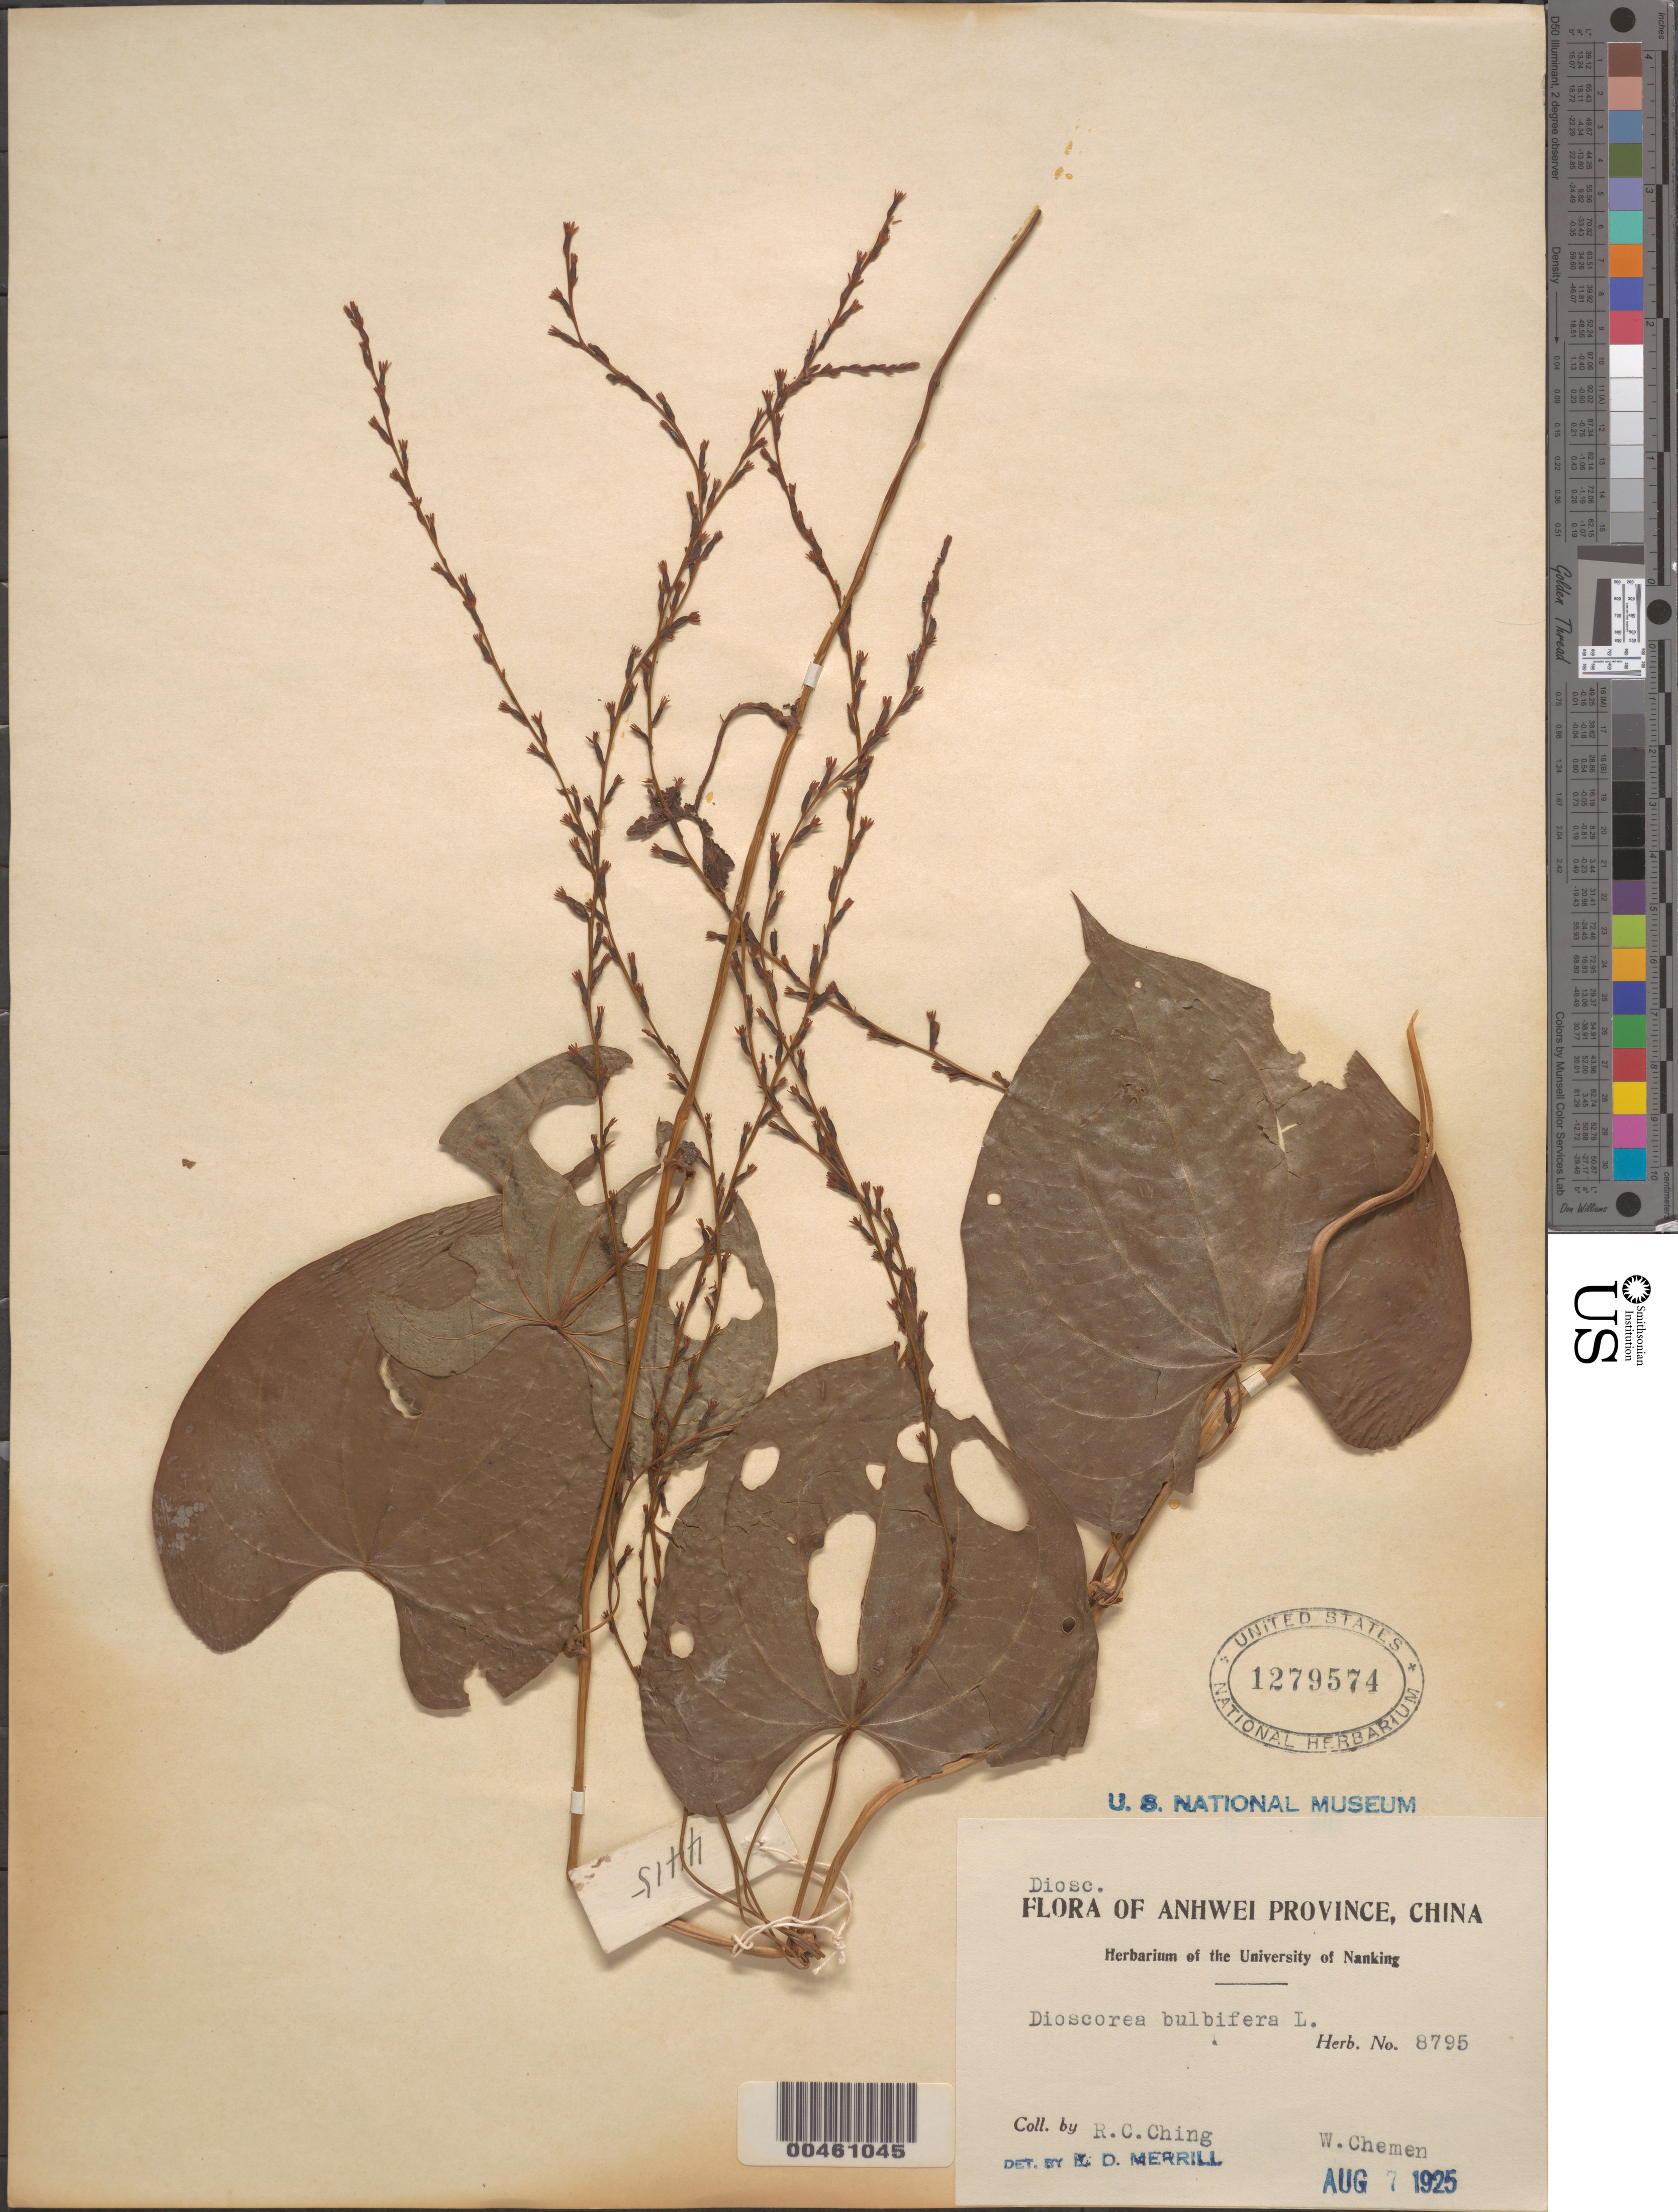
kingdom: Plantae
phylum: Tracheophyta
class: Liliopsida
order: Dioscoreales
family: Dioscoreaceae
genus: Dioscorea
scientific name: Dioscorea bulbifera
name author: L.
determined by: Merrill, Elmer D.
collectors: R. C. Ching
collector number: Herb. No. 8795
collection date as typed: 07 Aug 1925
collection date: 1925-08-07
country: China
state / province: Anhui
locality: W. Chemen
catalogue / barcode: US 1279574